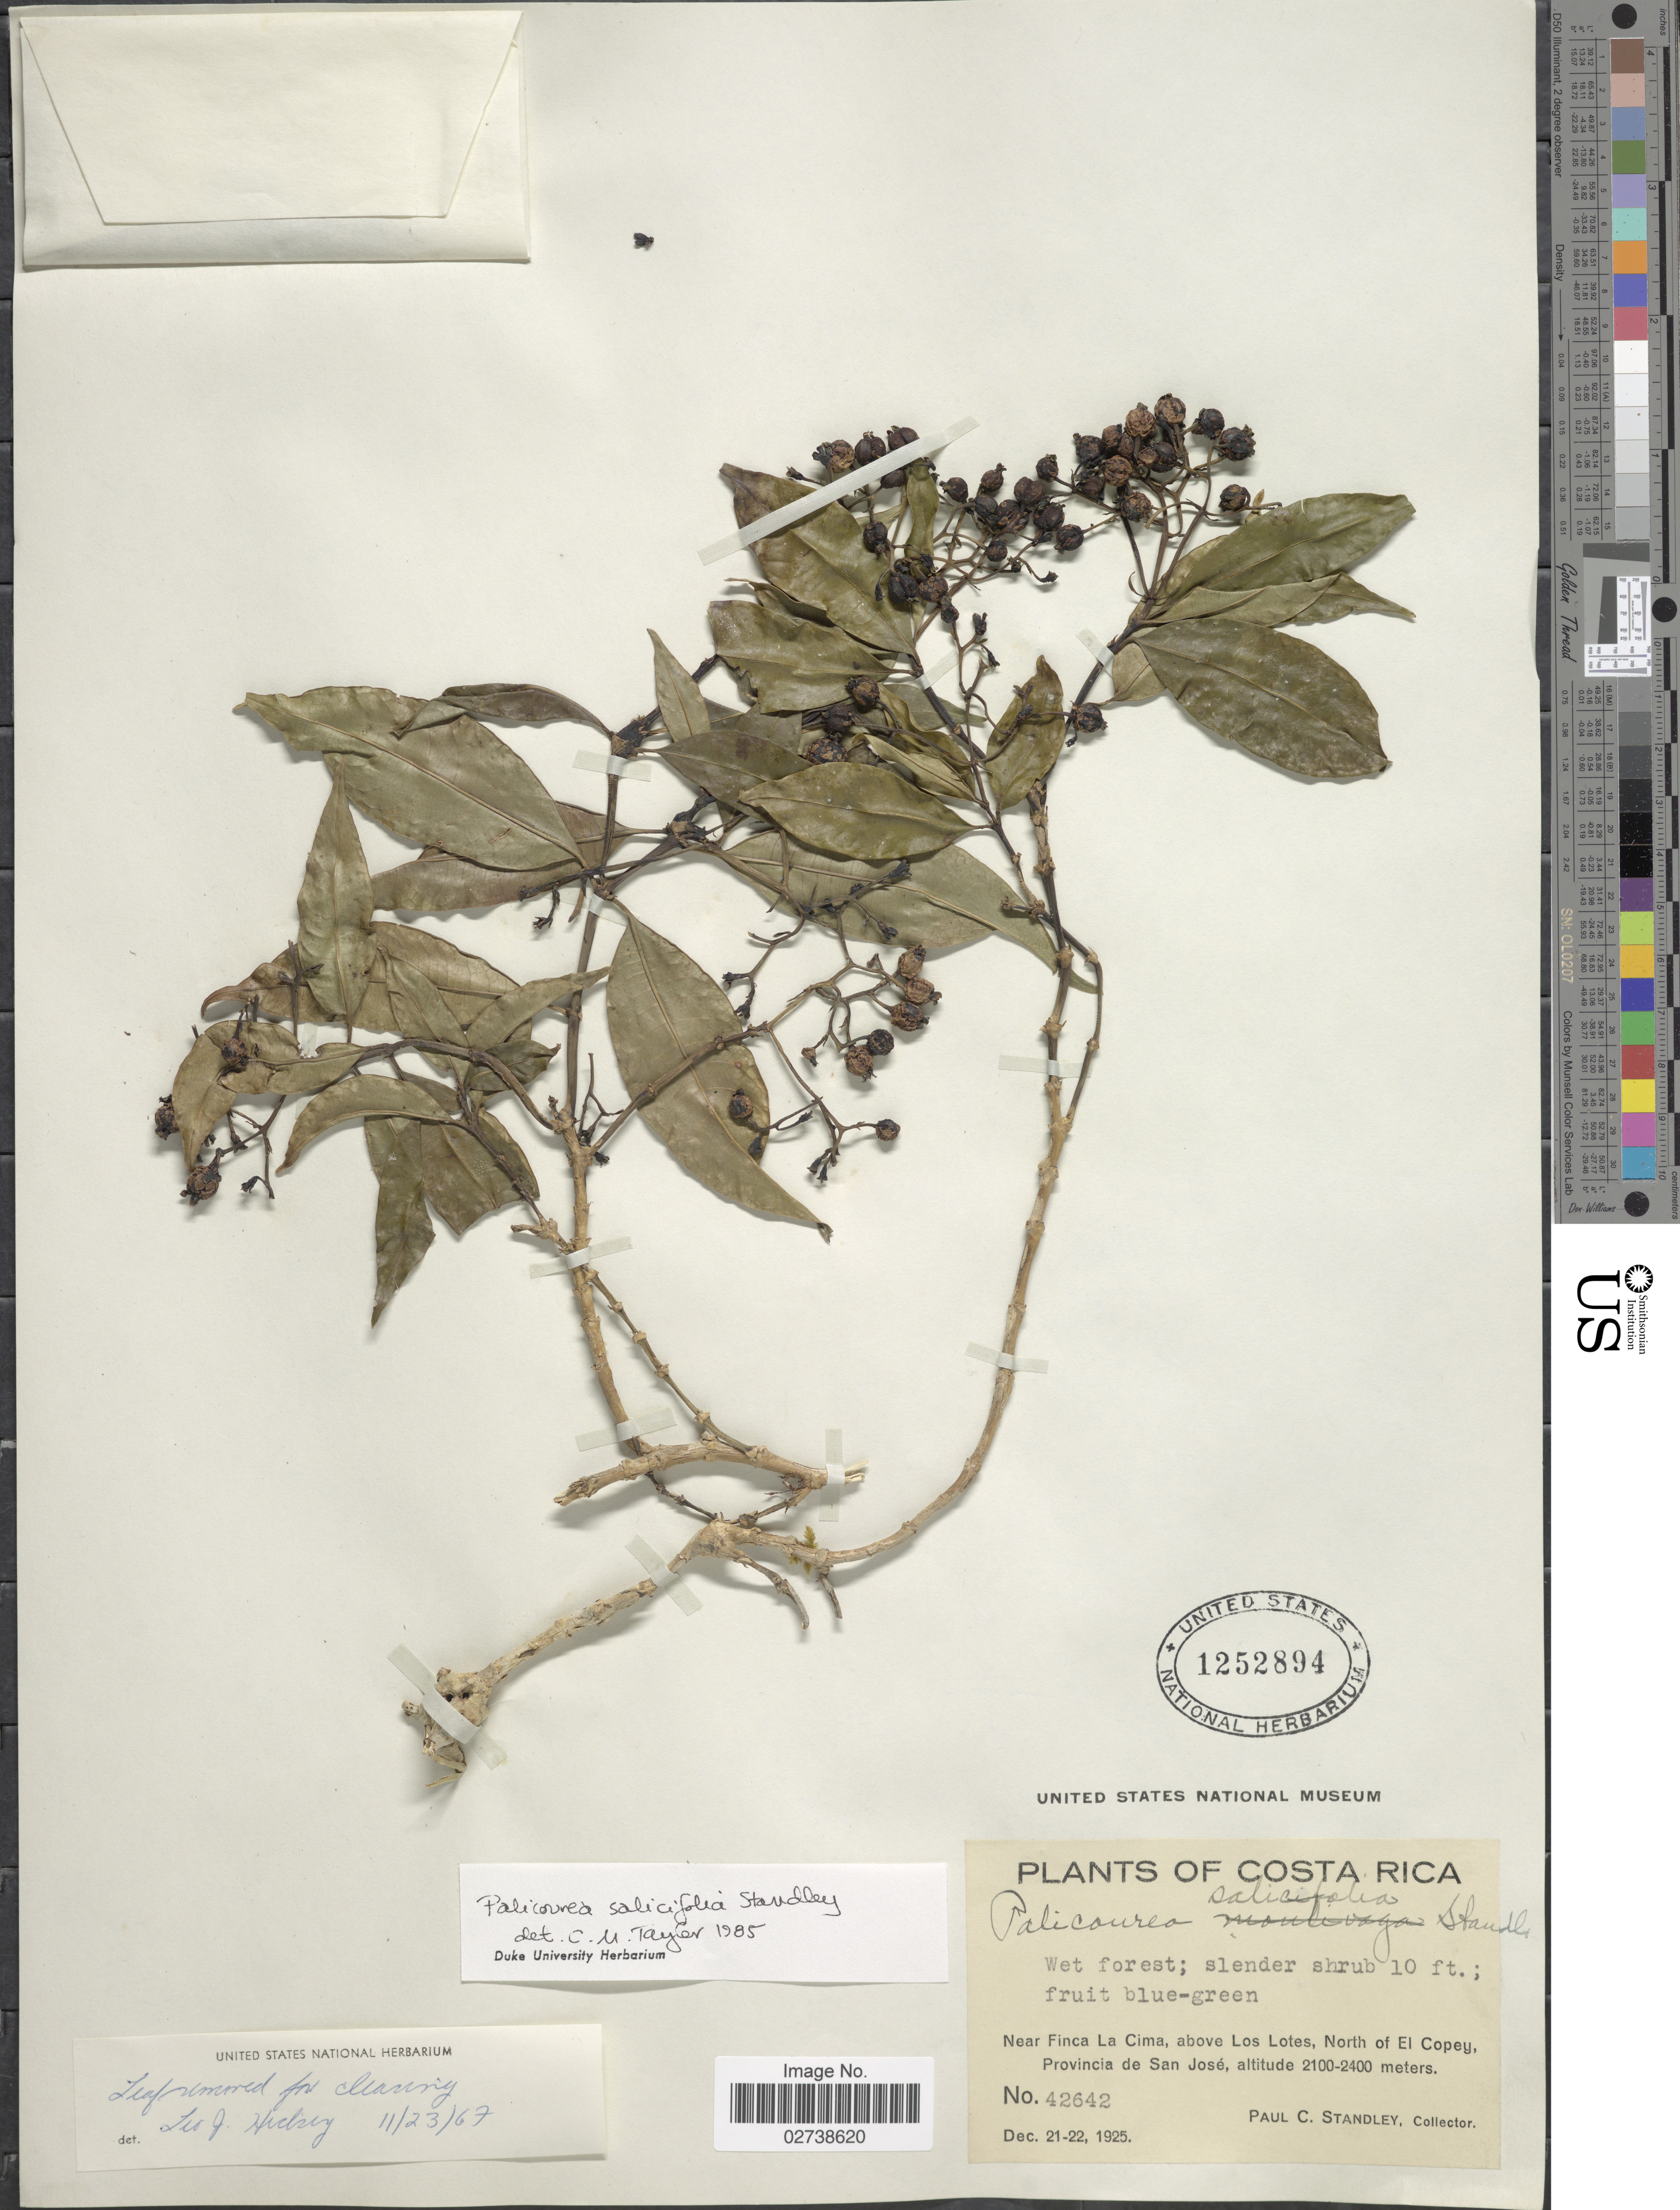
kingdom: Plantae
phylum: Tracheophyta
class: Magnoliopsida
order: Gentianales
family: Rubiaceae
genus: Palicourea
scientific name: Palicourea salicifolia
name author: Standl.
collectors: P. C. Standley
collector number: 42642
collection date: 1925-12-21/1925-12-22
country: Costa Rica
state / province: San José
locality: Wet forest; Near Finca La Cima, above Los Lotes, North of El Copey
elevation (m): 2100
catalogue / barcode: US 1252894